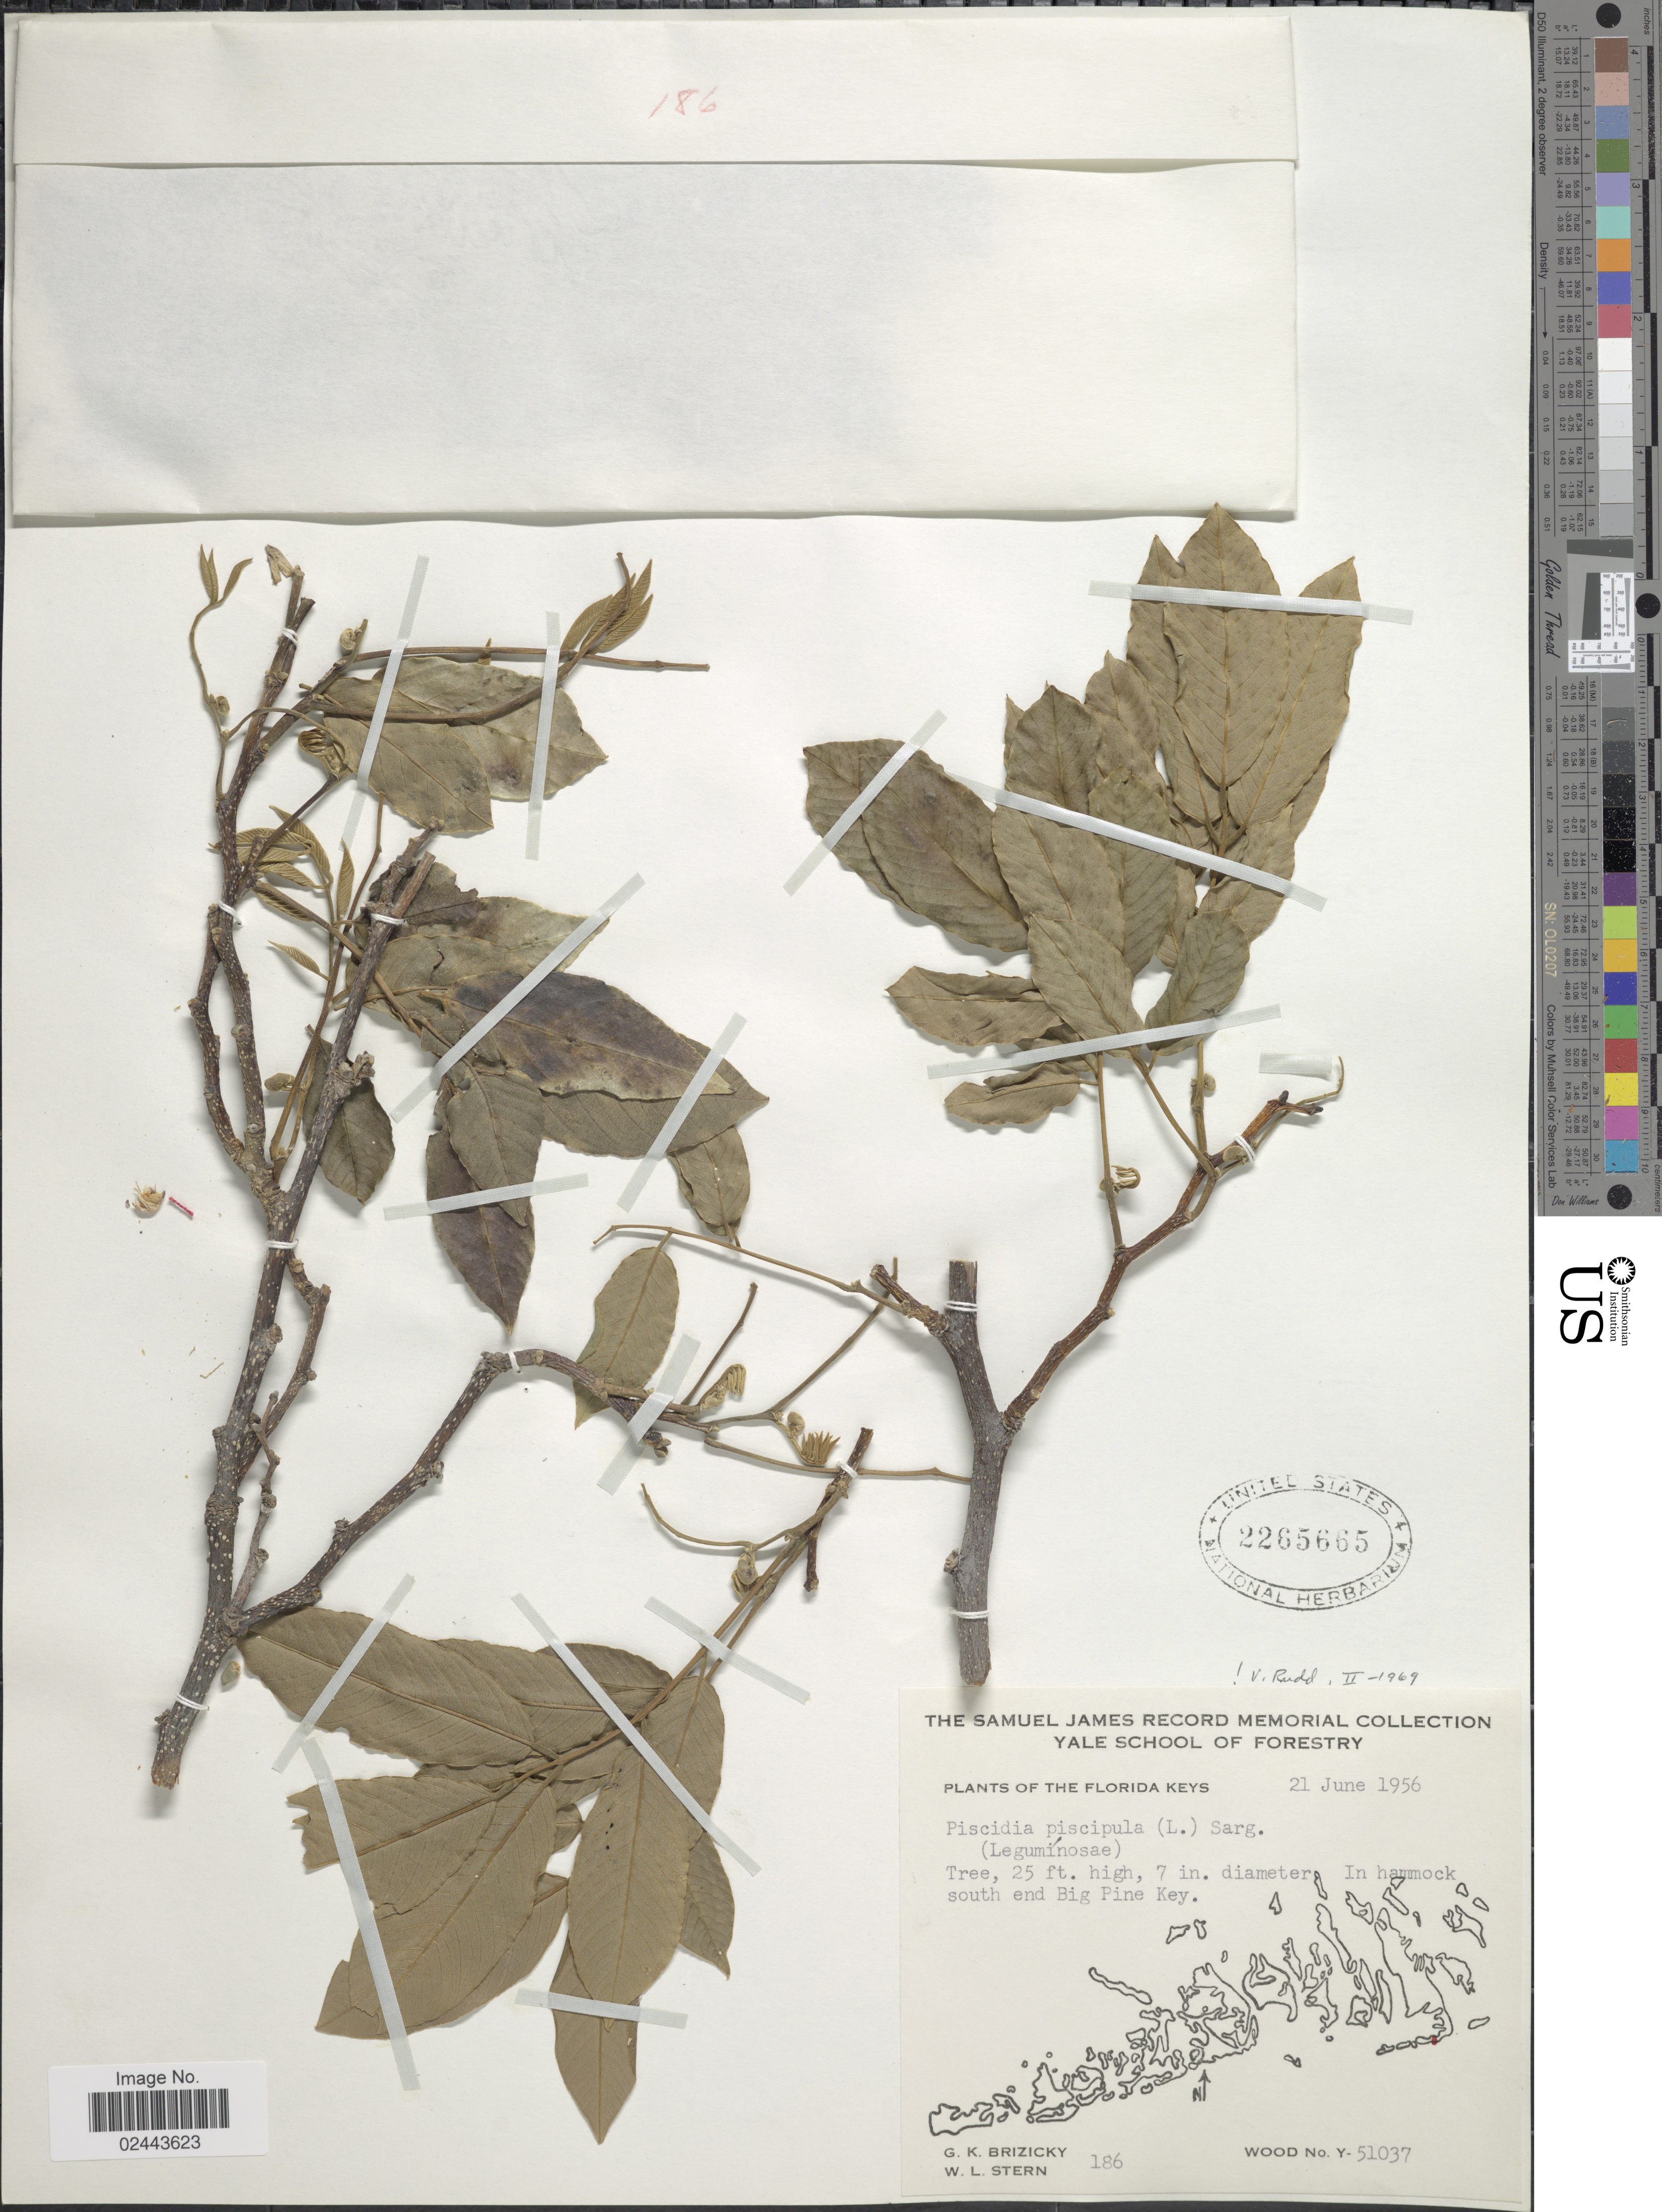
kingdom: Plantae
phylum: Tracheophyta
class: Magnoliopsida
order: Fabales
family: Fabaceae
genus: Piscidia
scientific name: Piscidia piscipula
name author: (L.) Sarg.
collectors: G. K. Brizicky, W. L. Stern & Wood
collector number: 186/Y-51037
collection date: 1956-06-21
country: United States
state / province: Florida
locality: Florida Keys, in Hammock south end Big Pine Key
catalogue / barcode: US 2265665